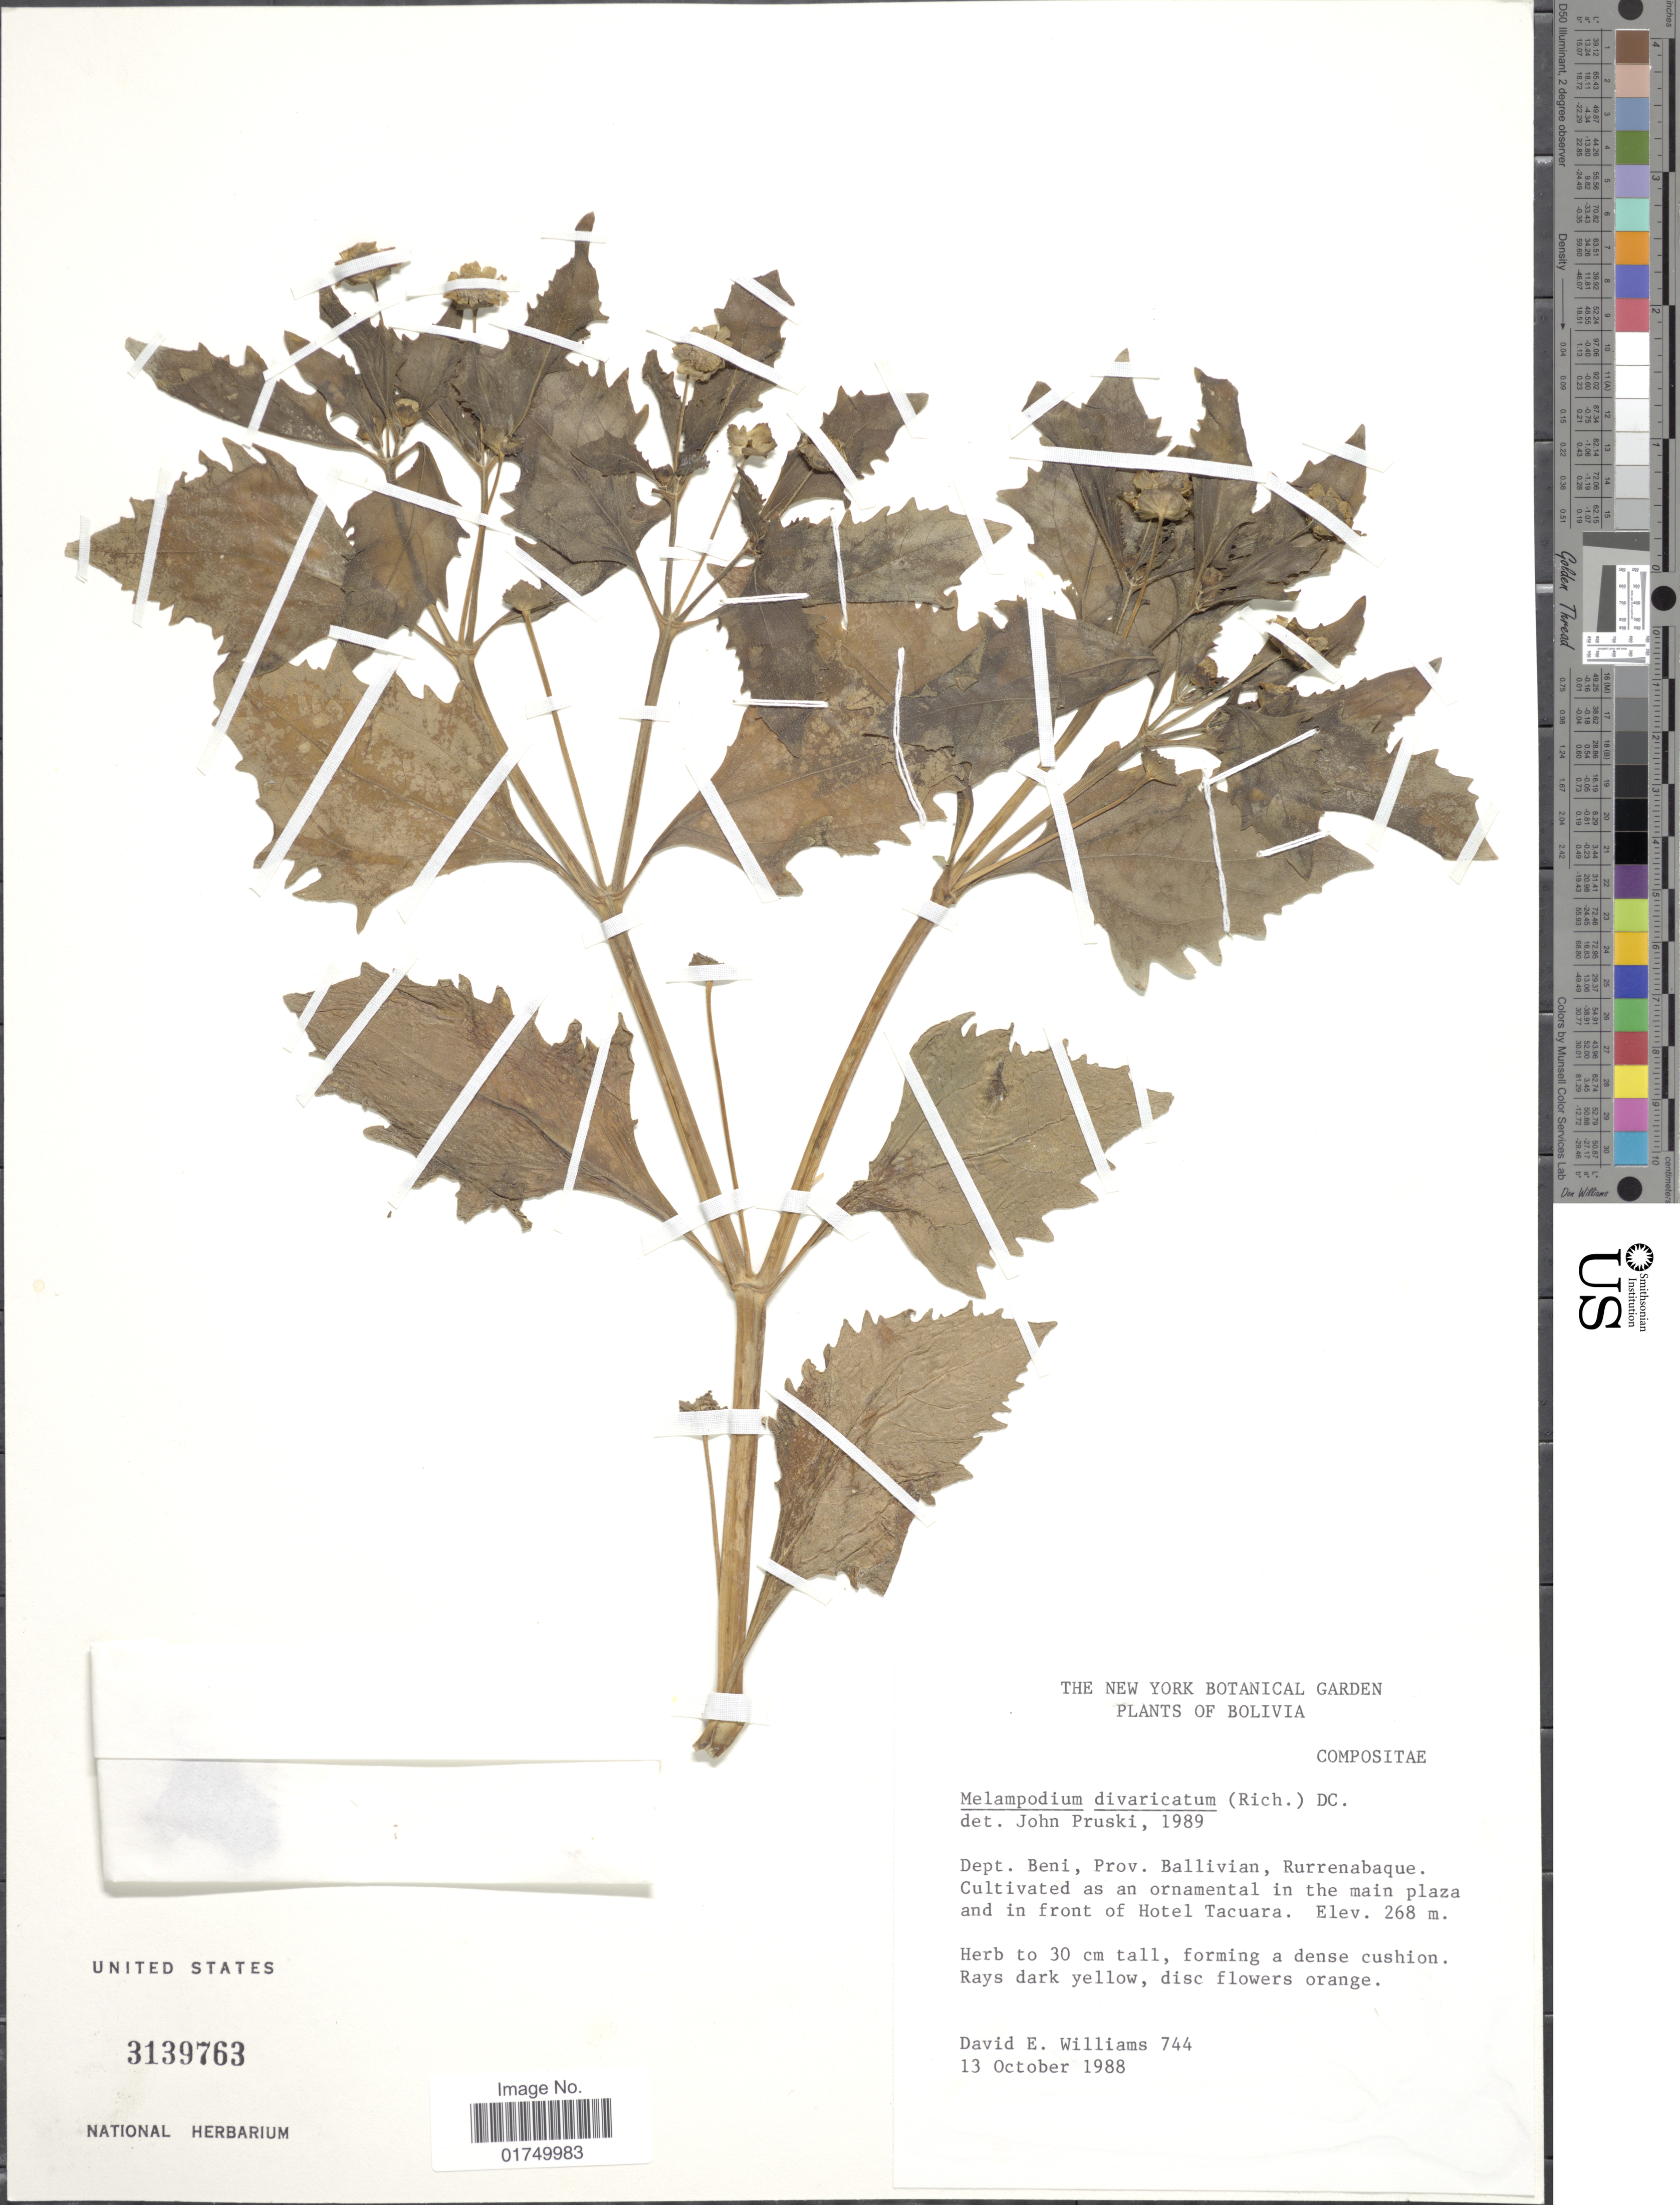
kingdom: Plantae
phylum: Tracheophyta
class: Magnoliopsida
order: Asterales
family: Asteraceae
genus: Melampodium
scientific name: Melampodium divaricatum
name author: (Rich.) DC.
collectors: D. E. Williams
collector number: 744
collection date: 1988-10-13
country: Bolivia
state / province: Beni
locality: Dept. Beni, Prov. Ballivian, Rurrenabaque. Cultivated as an ornamental in the main plaza and in front of Hotel Tacuara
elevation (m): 268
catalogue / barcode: US 3139763